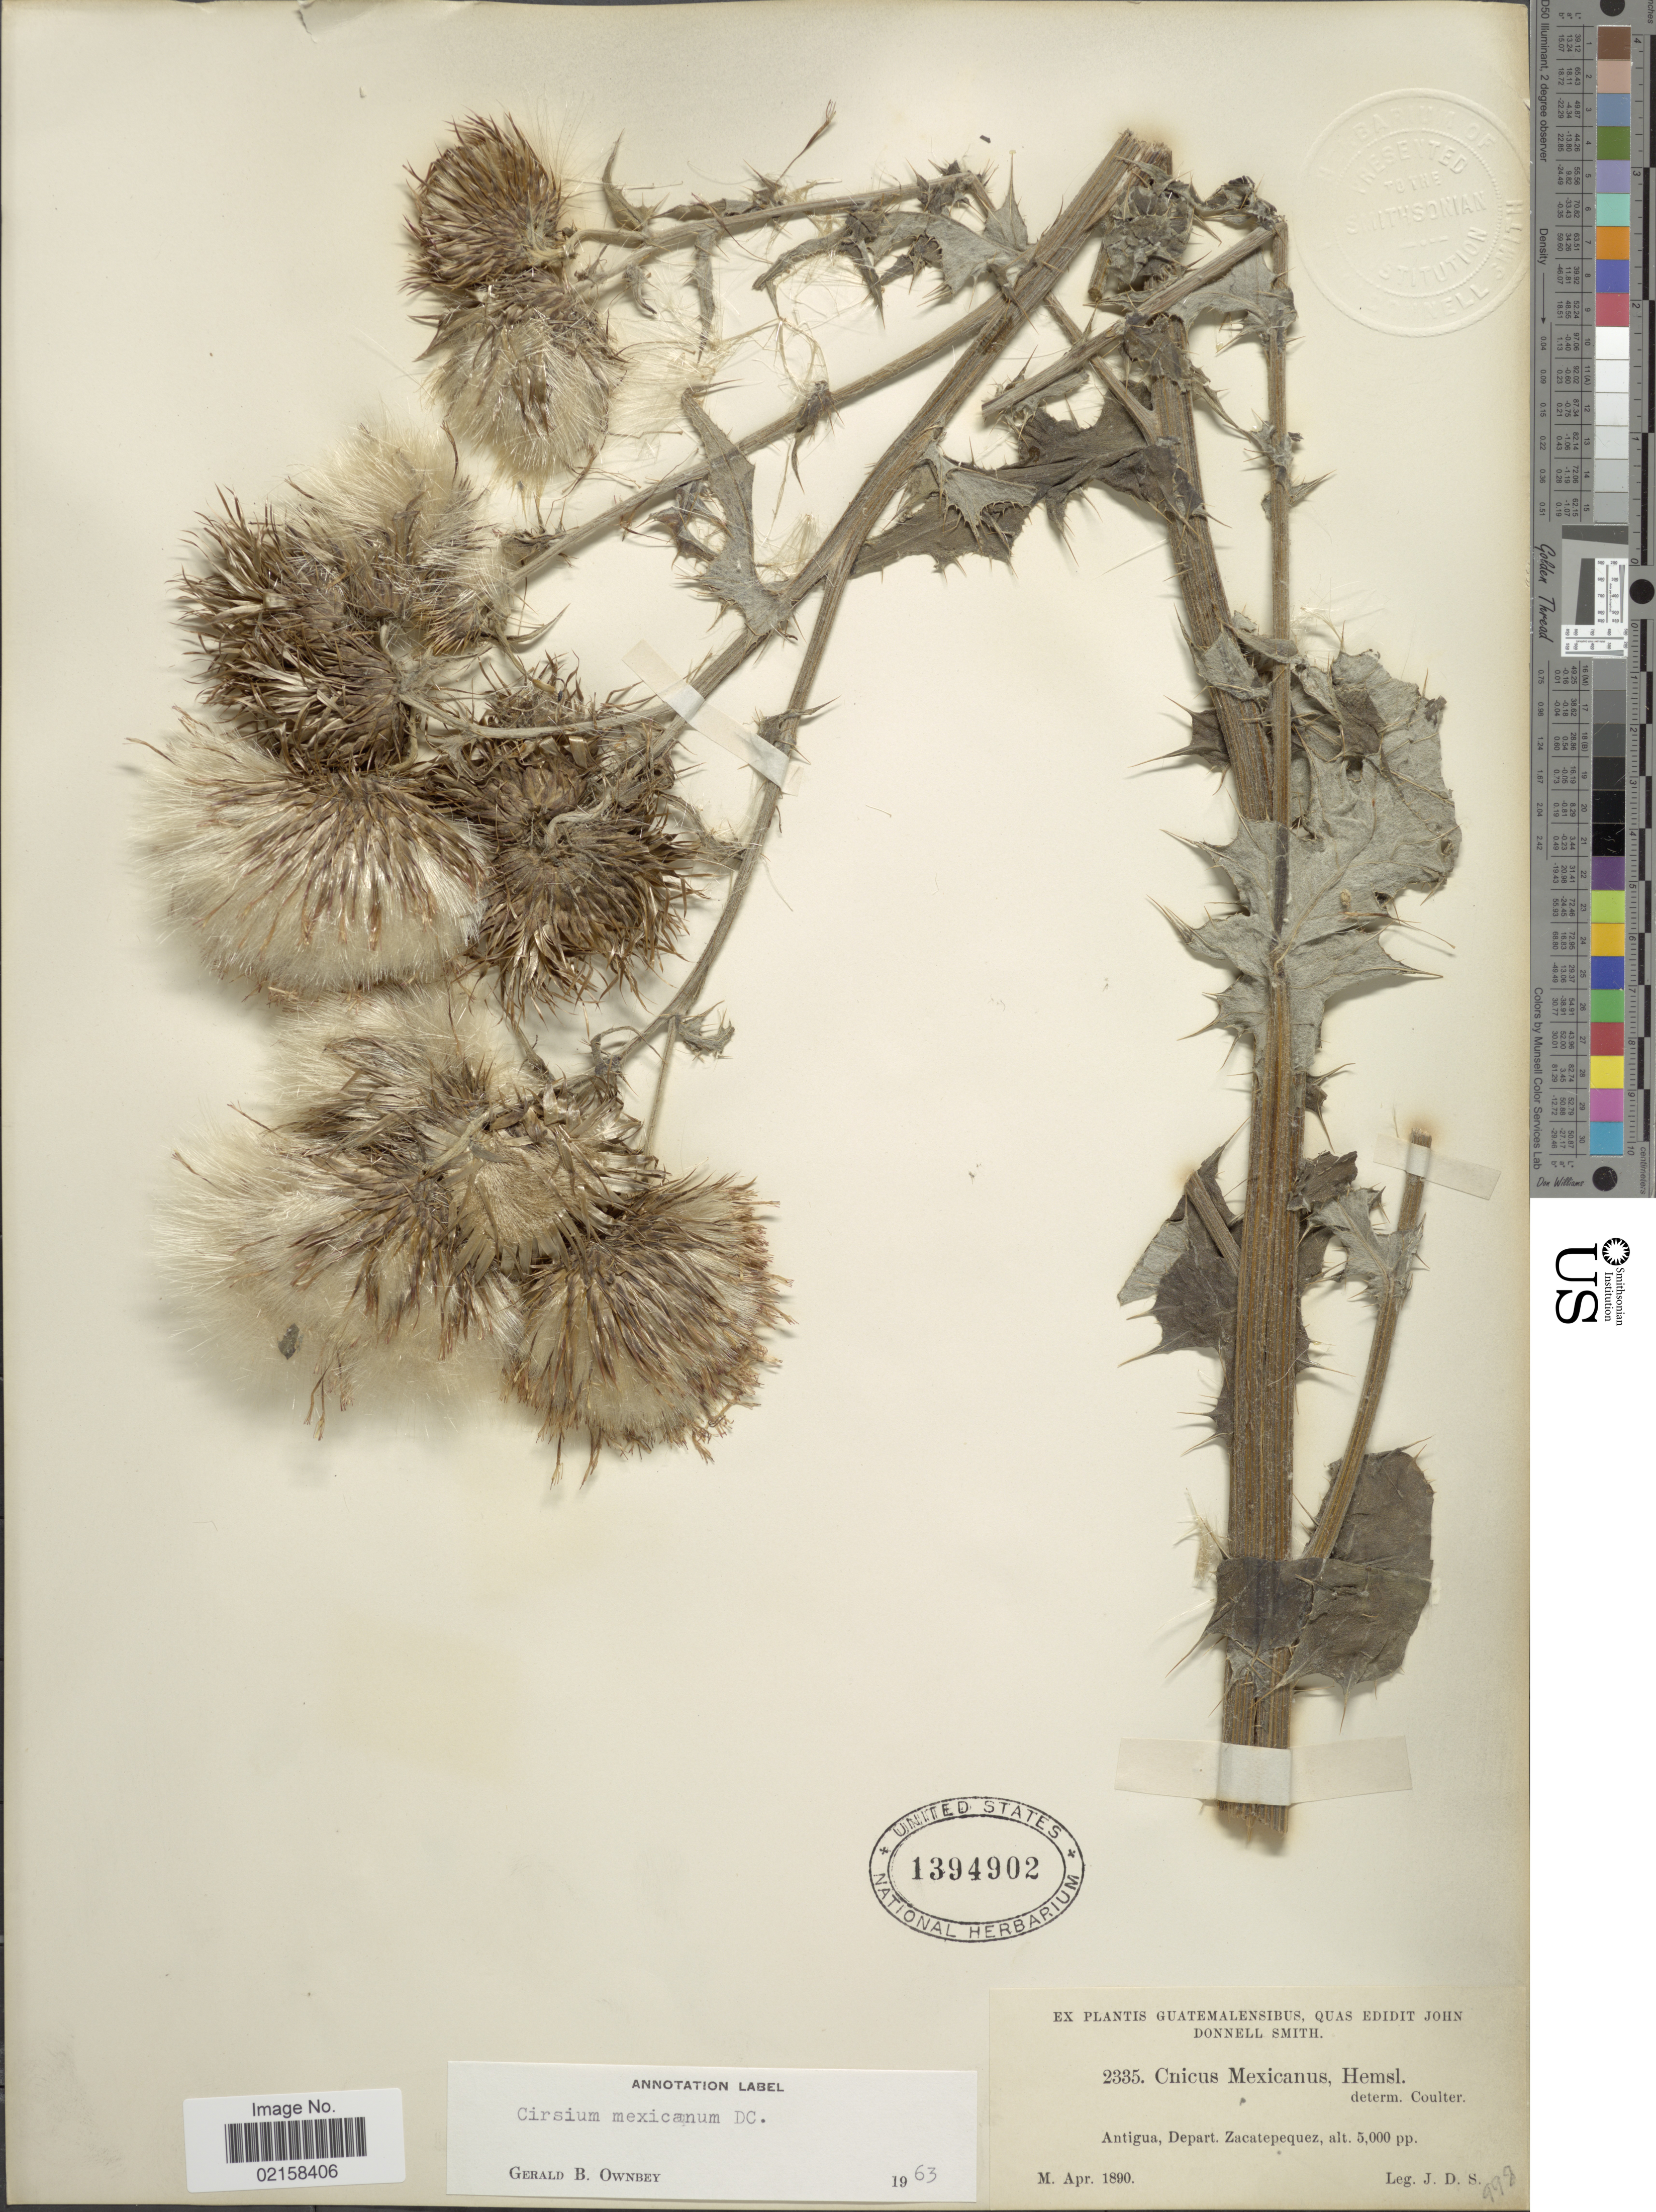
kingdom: Plantae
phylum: Tracheophyta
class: Magnoliopsida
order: Asterales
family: Asteraceae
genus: Cirsium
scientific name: Cirsium mexicanum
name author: DC.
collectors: J. Donnell Smith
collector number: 2335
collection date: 1890-04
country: Guatemala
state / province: Sacatepéquez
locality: Antigua, Depart. Zacatepequez.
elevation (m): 1524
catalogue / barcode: US 1394902